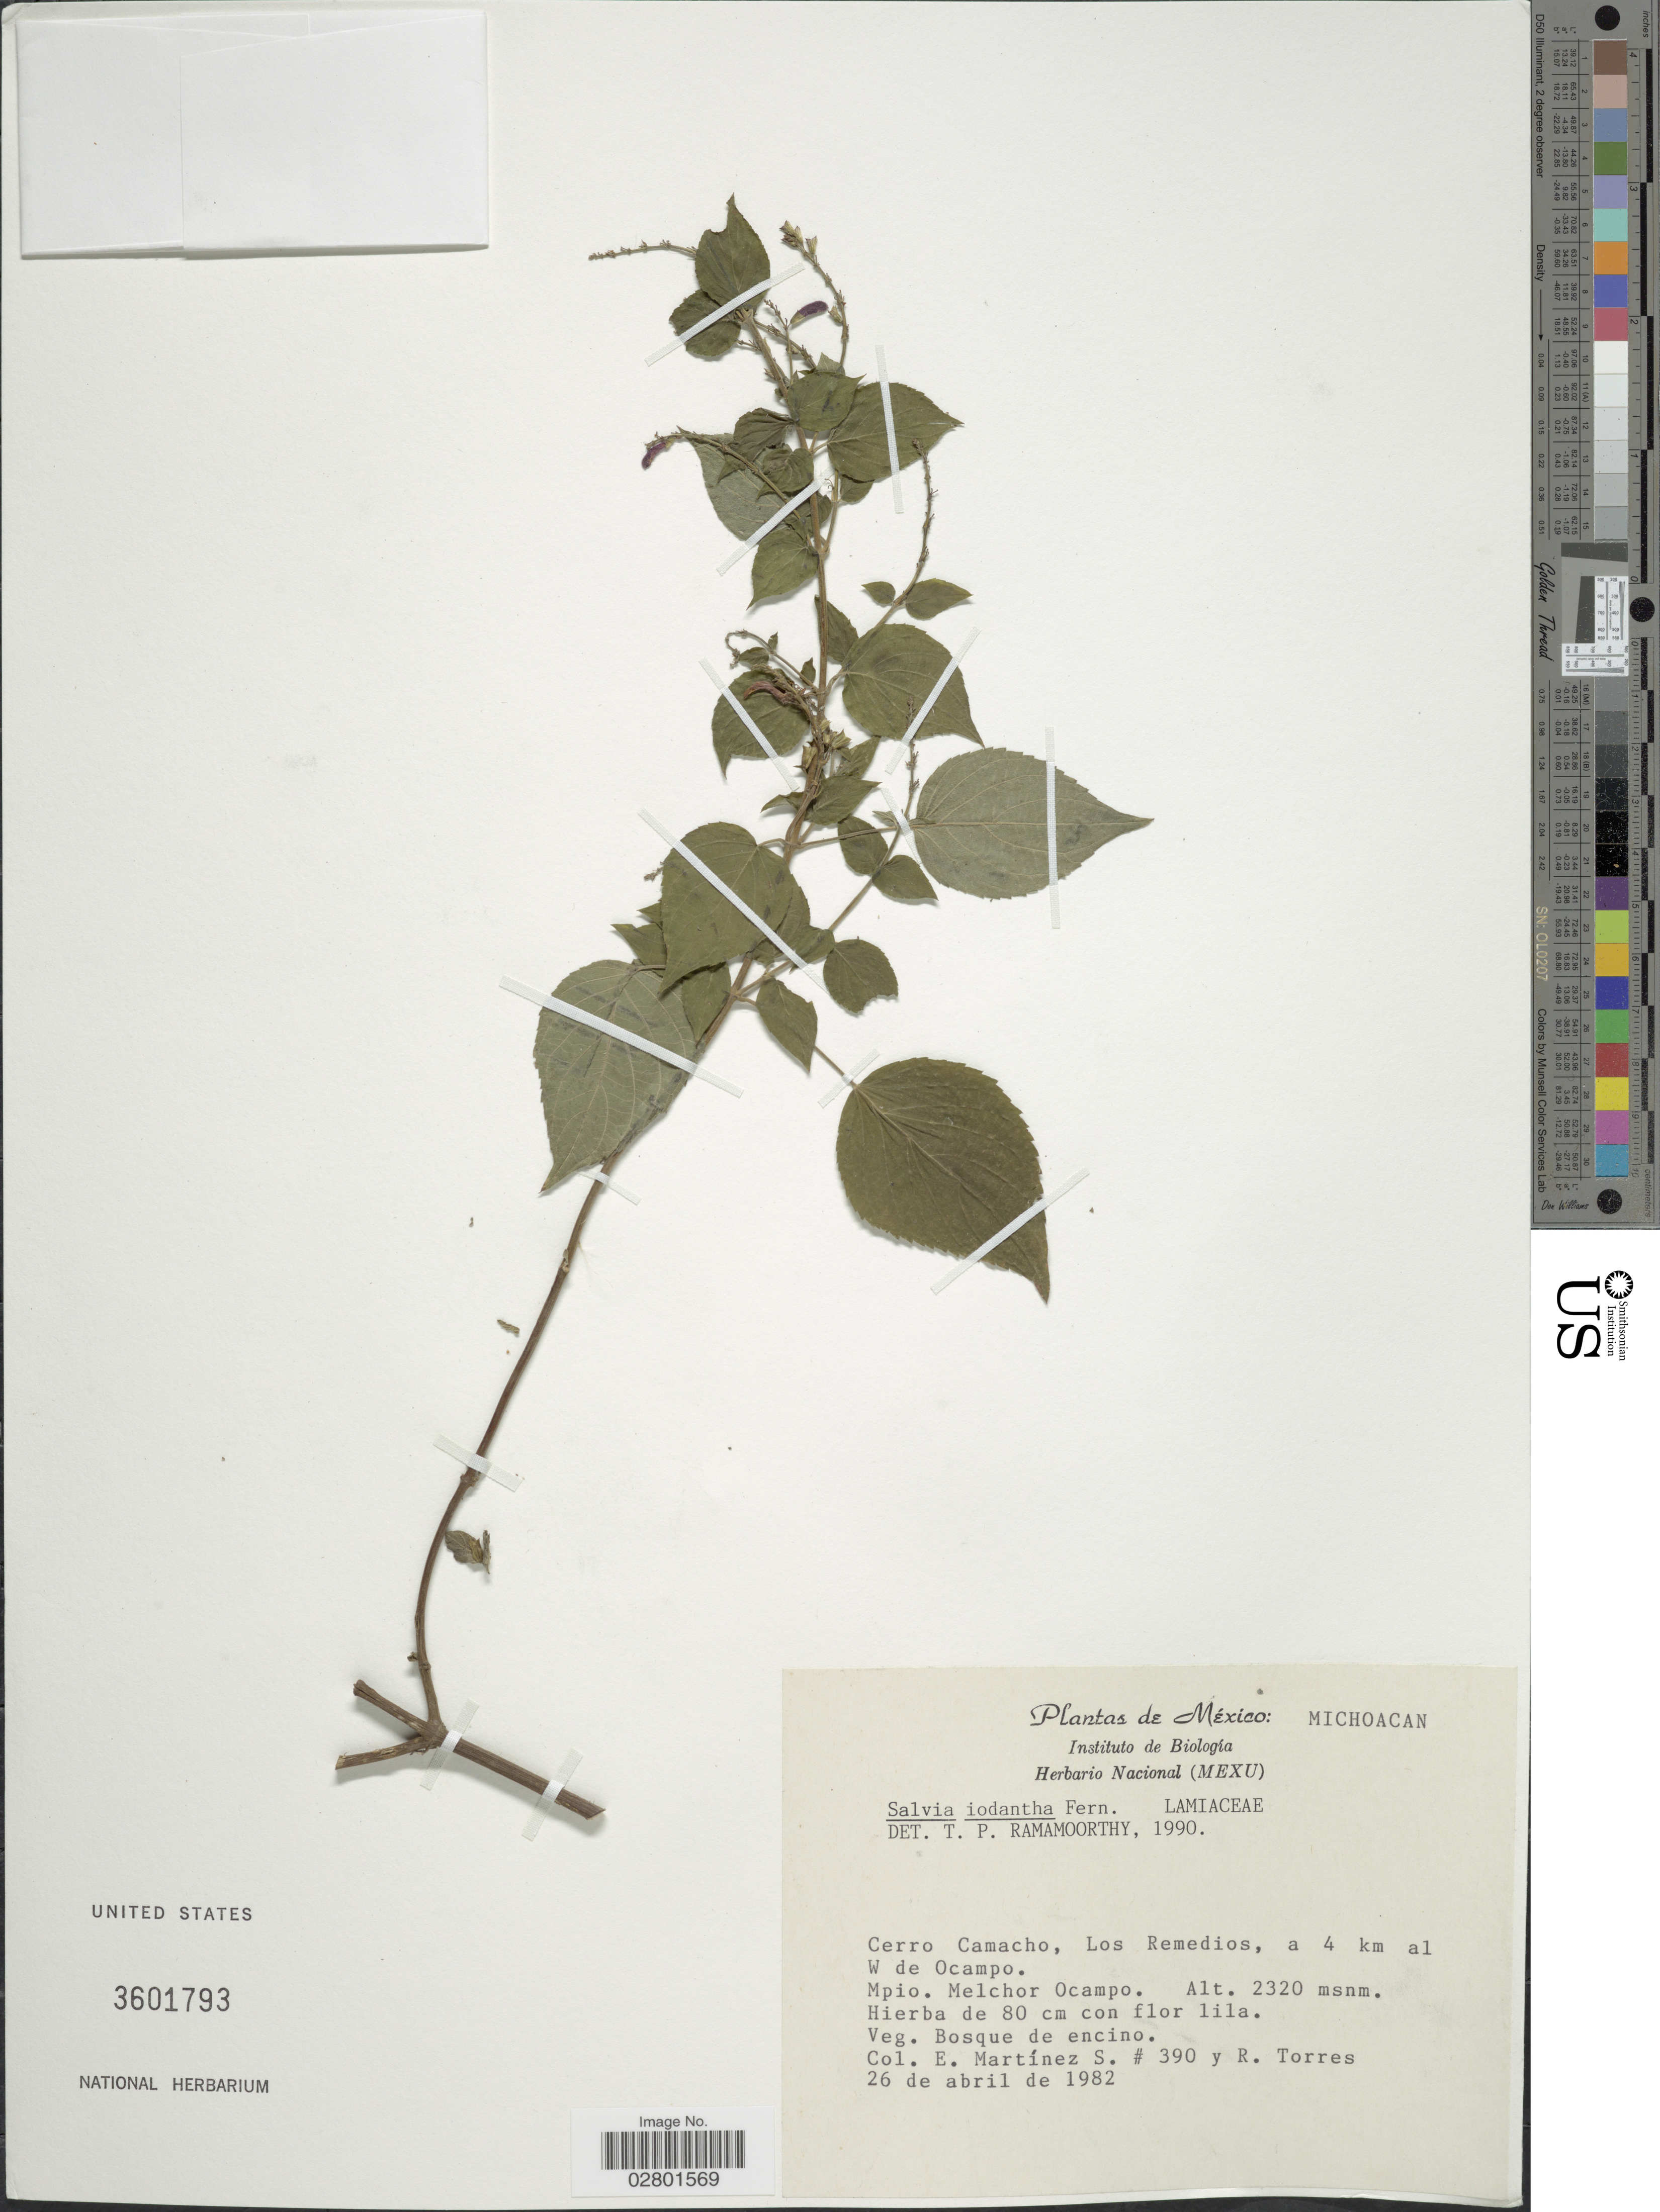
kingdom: Plantae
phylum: Tracheophyta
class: Magnoliopsida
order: Lamiales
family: Lamiaceae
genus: Salvia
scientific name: Salvia iodantha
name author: Fernald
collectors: E. M. Martínez S. & R. Torres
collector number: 390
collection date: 1982-04-26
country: Mexico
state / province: Michoacán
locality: Cerro Camacho, Los Remedios, a 4 km al W de Ocampo, Mpio, Melchor Ocampo.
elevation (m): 2320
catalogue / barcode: US 3601793